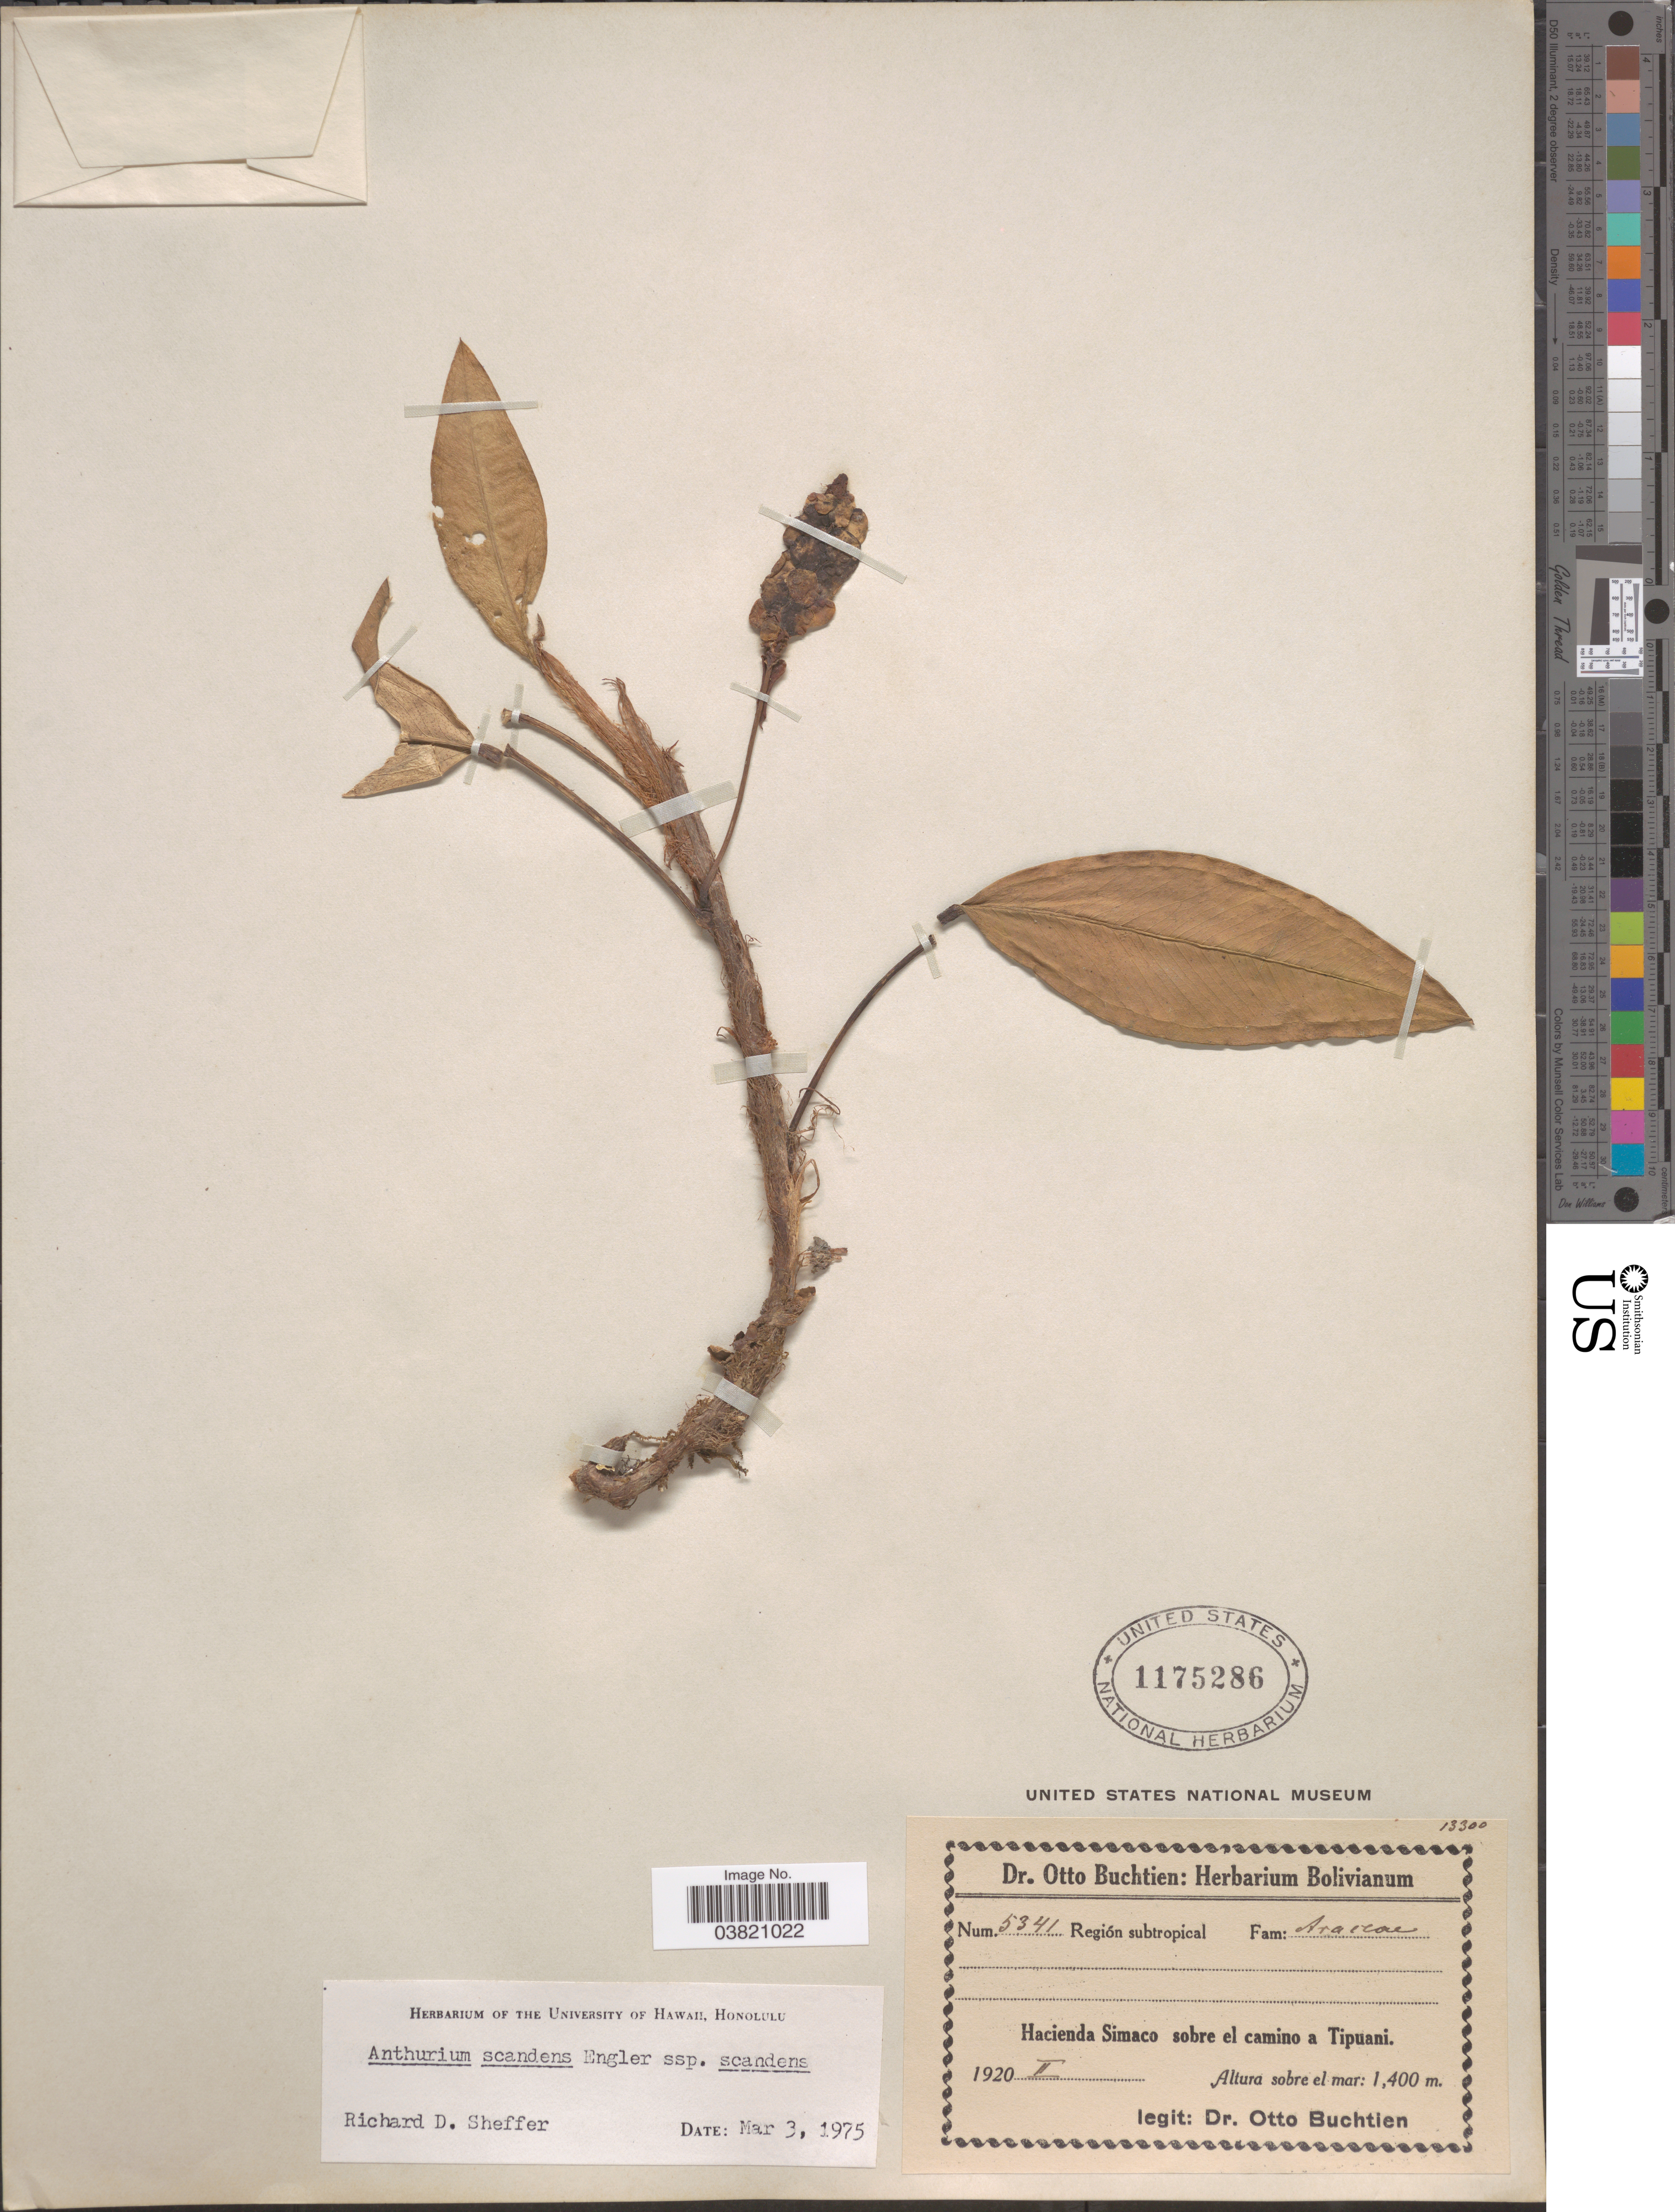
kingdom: Plantae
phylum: Tracheophyta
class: Liliopsida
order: Alismatales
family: Araceae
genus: Anthurium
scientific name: Anthurium scandens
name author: (Aubl.) Engl.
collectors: O. Buchtien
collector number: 5341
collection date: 1920-02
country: Bolivia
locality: Región subtropical. Hacienda Simaco sobre el camino a Tipuani.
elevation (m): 1400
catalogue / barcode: US 1175286